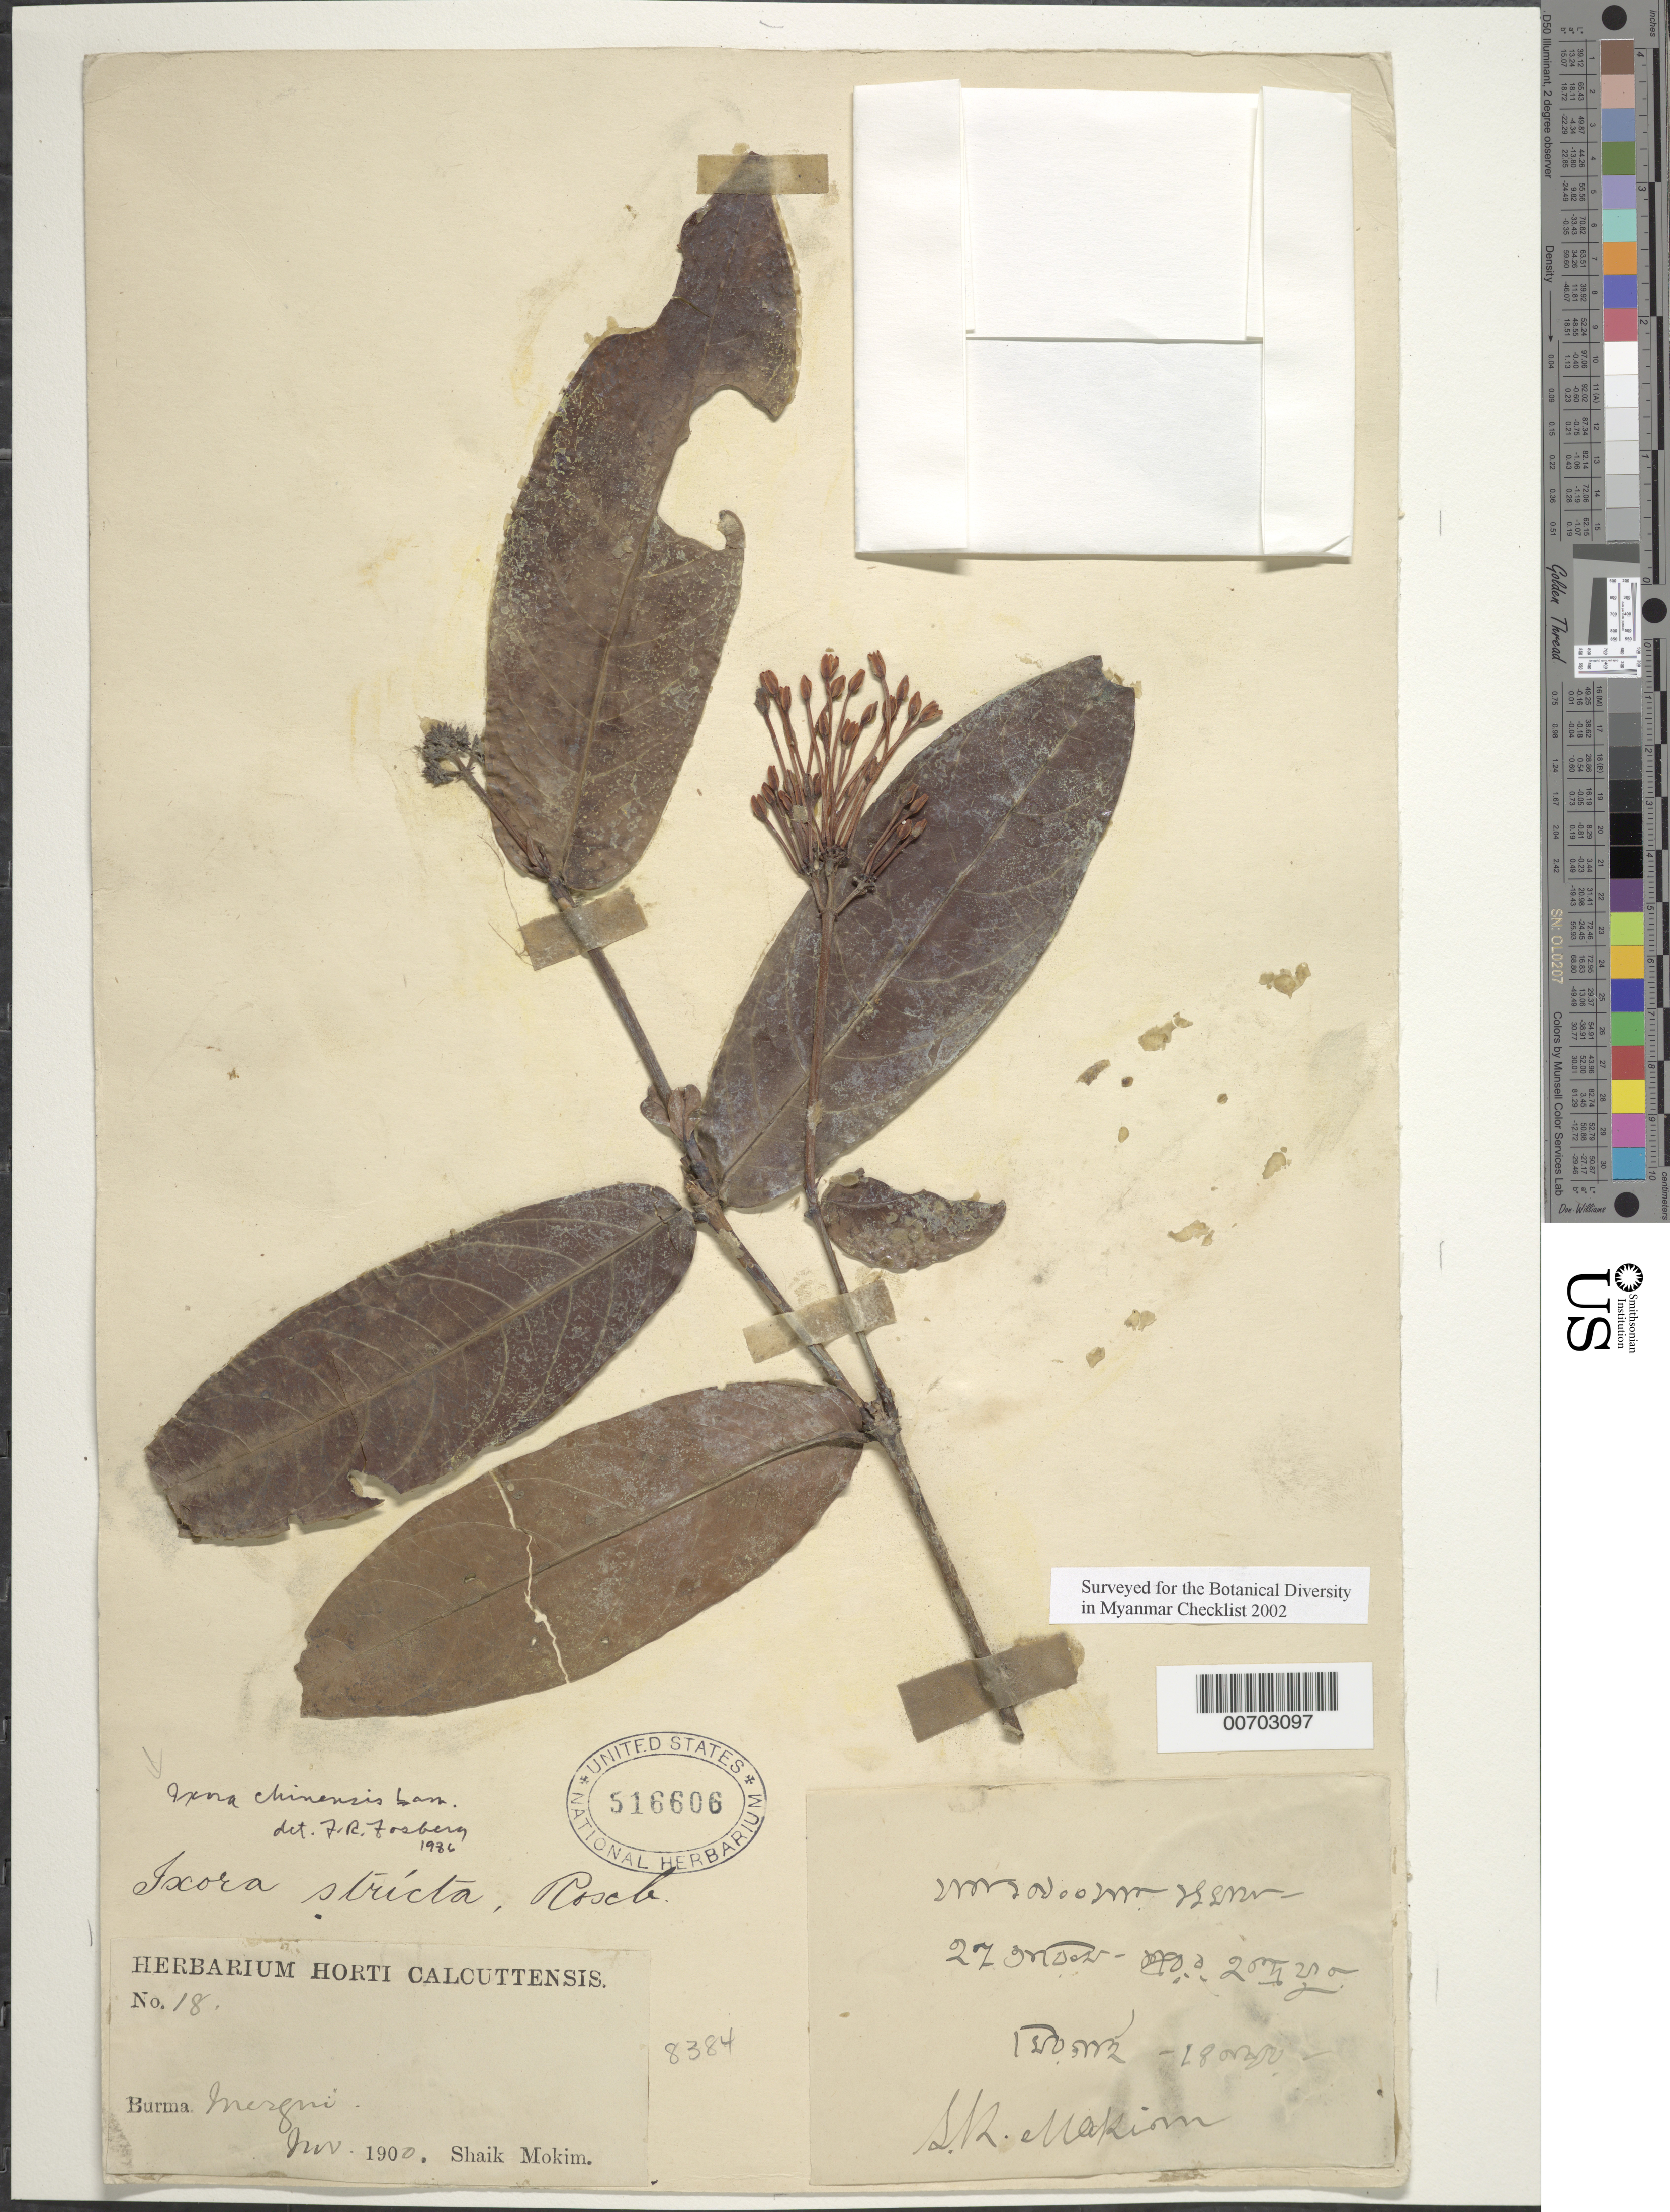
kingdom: Plantae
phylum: Tracheophyta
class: Magnoliopsida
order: Gentianales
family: Rubiaceae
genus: Ixora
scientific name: Ixora chinensis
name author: Lam.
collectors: S. Mokim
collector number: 18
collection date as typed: Nov 1900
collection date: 1900-11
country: Myanmar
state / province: Tenasserim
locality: Mergui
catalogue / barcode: US 516606